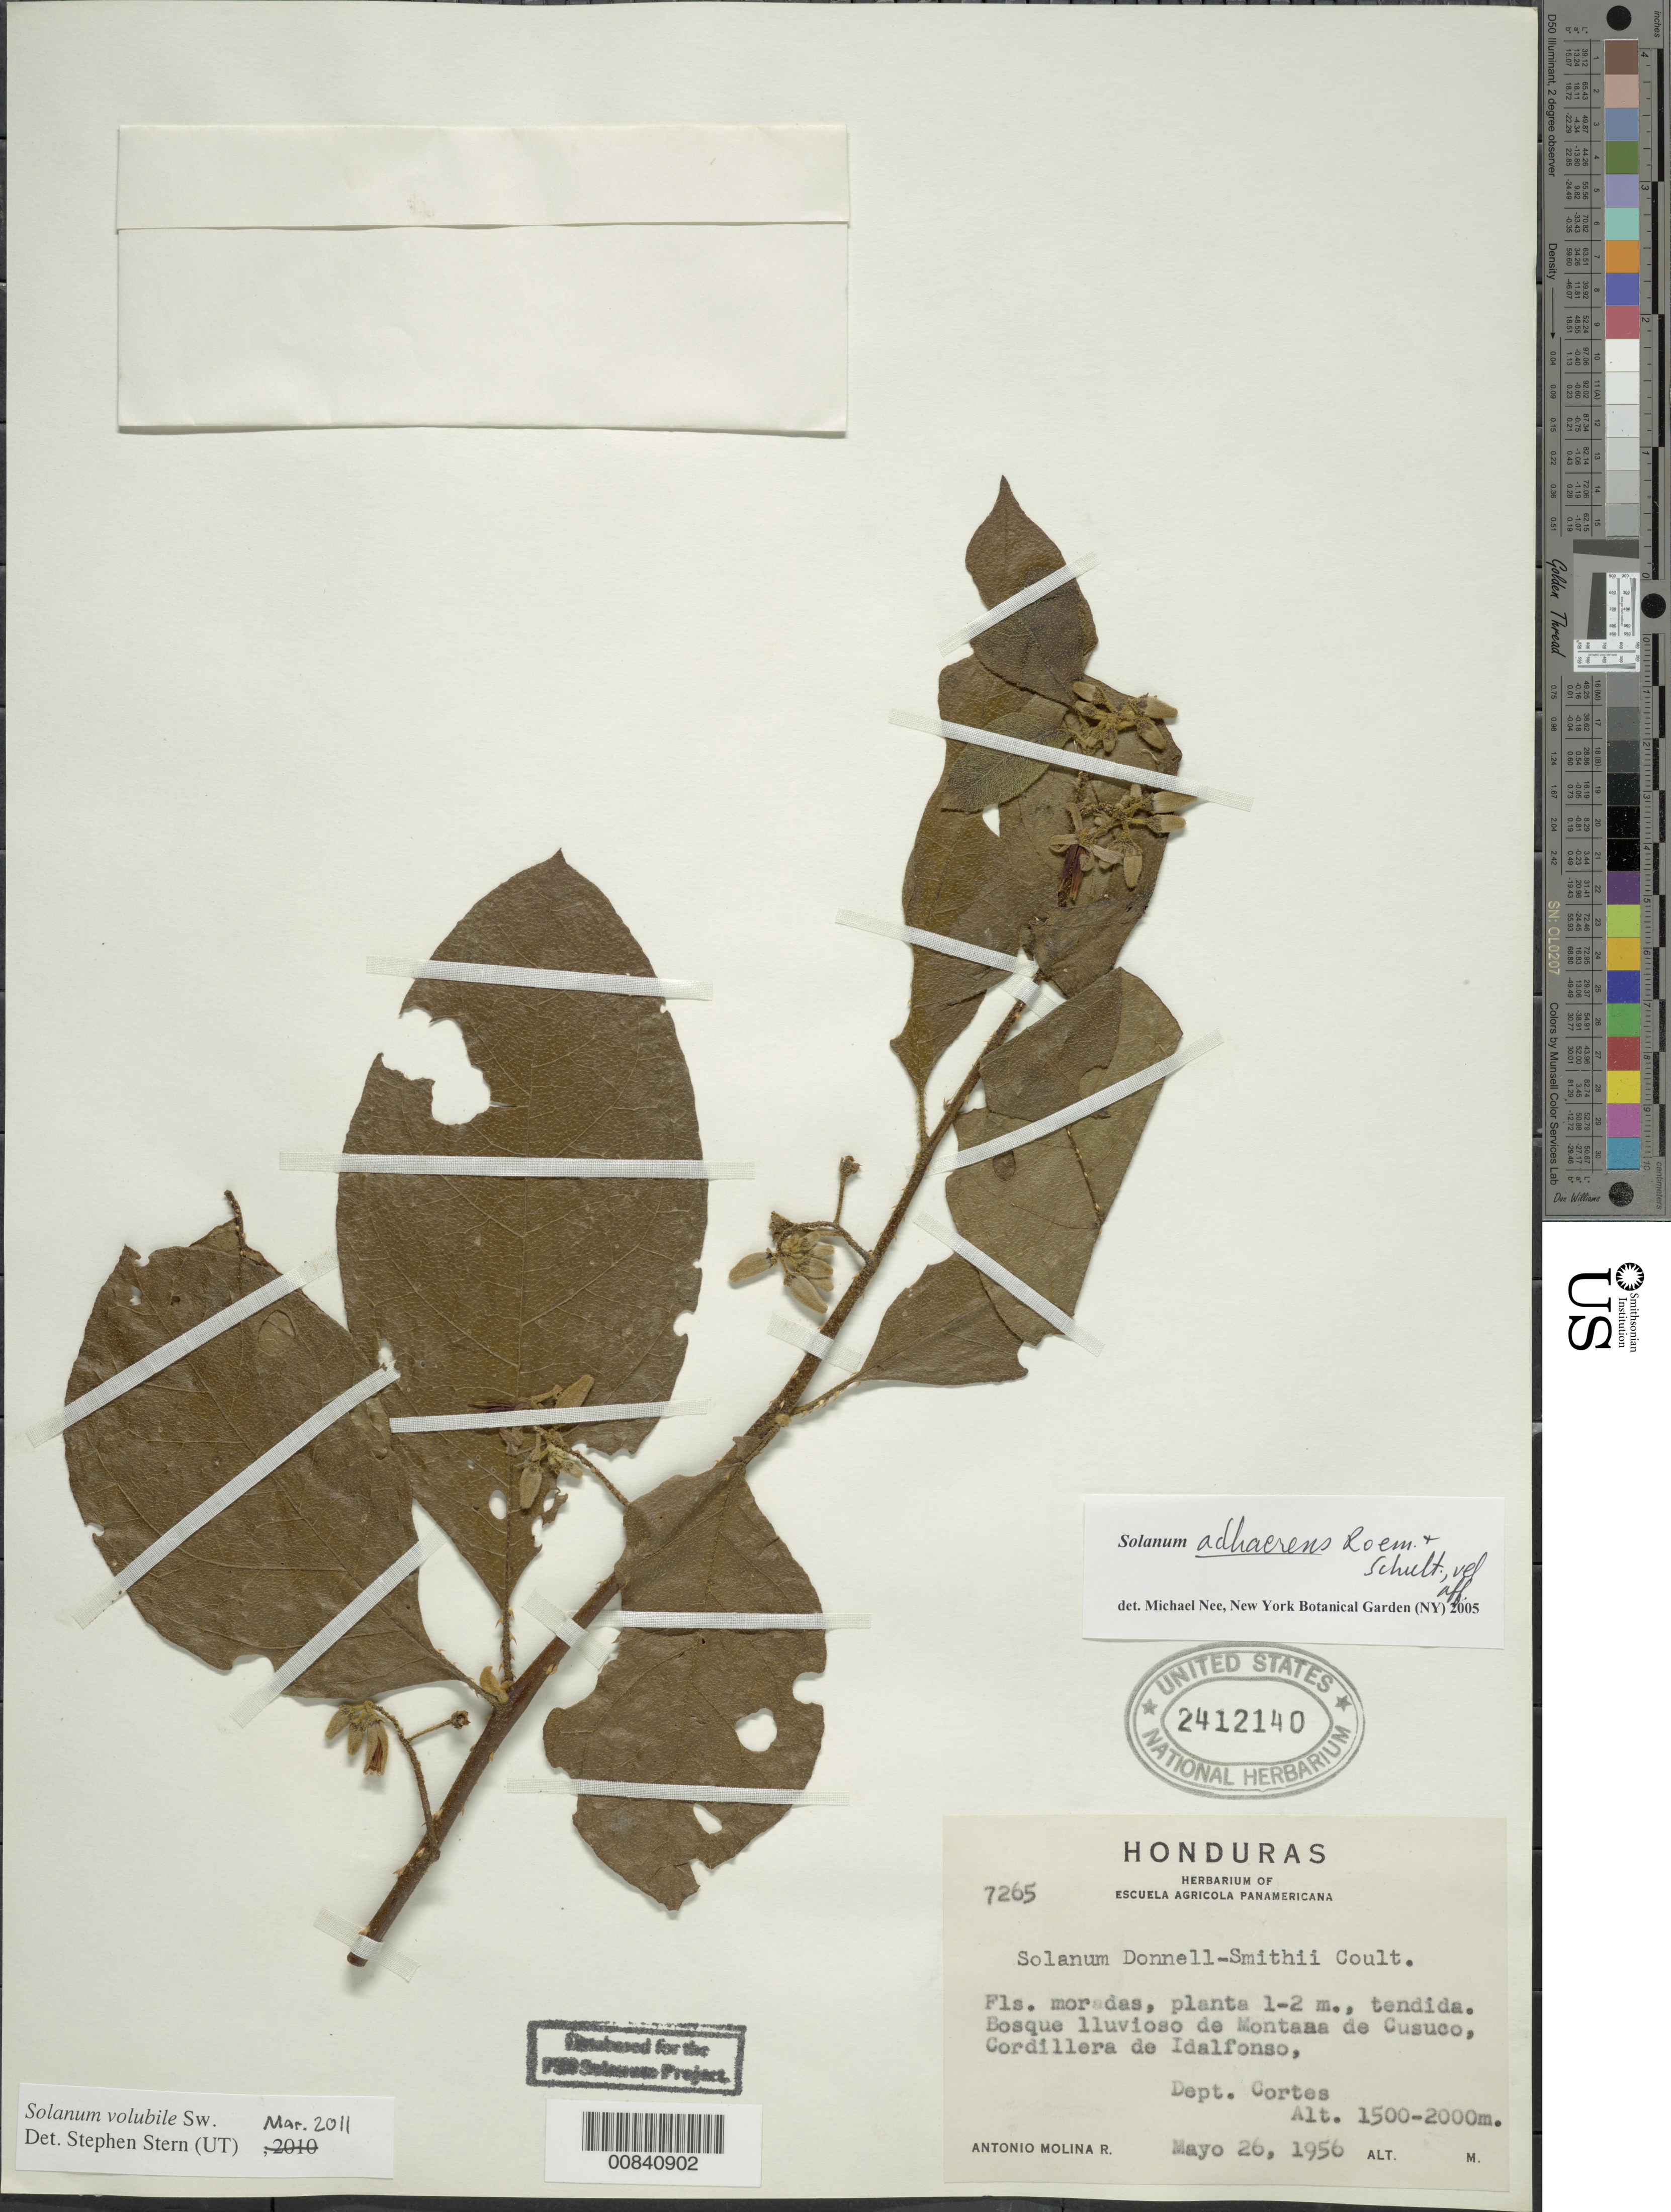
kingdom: Plantae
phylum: Tracheophyta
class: Magnoliopsida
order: Solanales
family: Solanaceae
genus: Solanum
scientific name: Solanum adhaerens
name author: Roem. & Schult.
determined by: Nee, Michael H.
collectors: A. Molina R.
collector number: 7625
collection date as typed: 26 May 1956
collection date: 1956-05-26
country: Honduras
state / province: Cortés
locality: Montaña de Cusuco, Cordillera de Idalfonso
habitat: Bosque lluvioso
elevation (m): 1500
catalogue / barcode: US 2412140